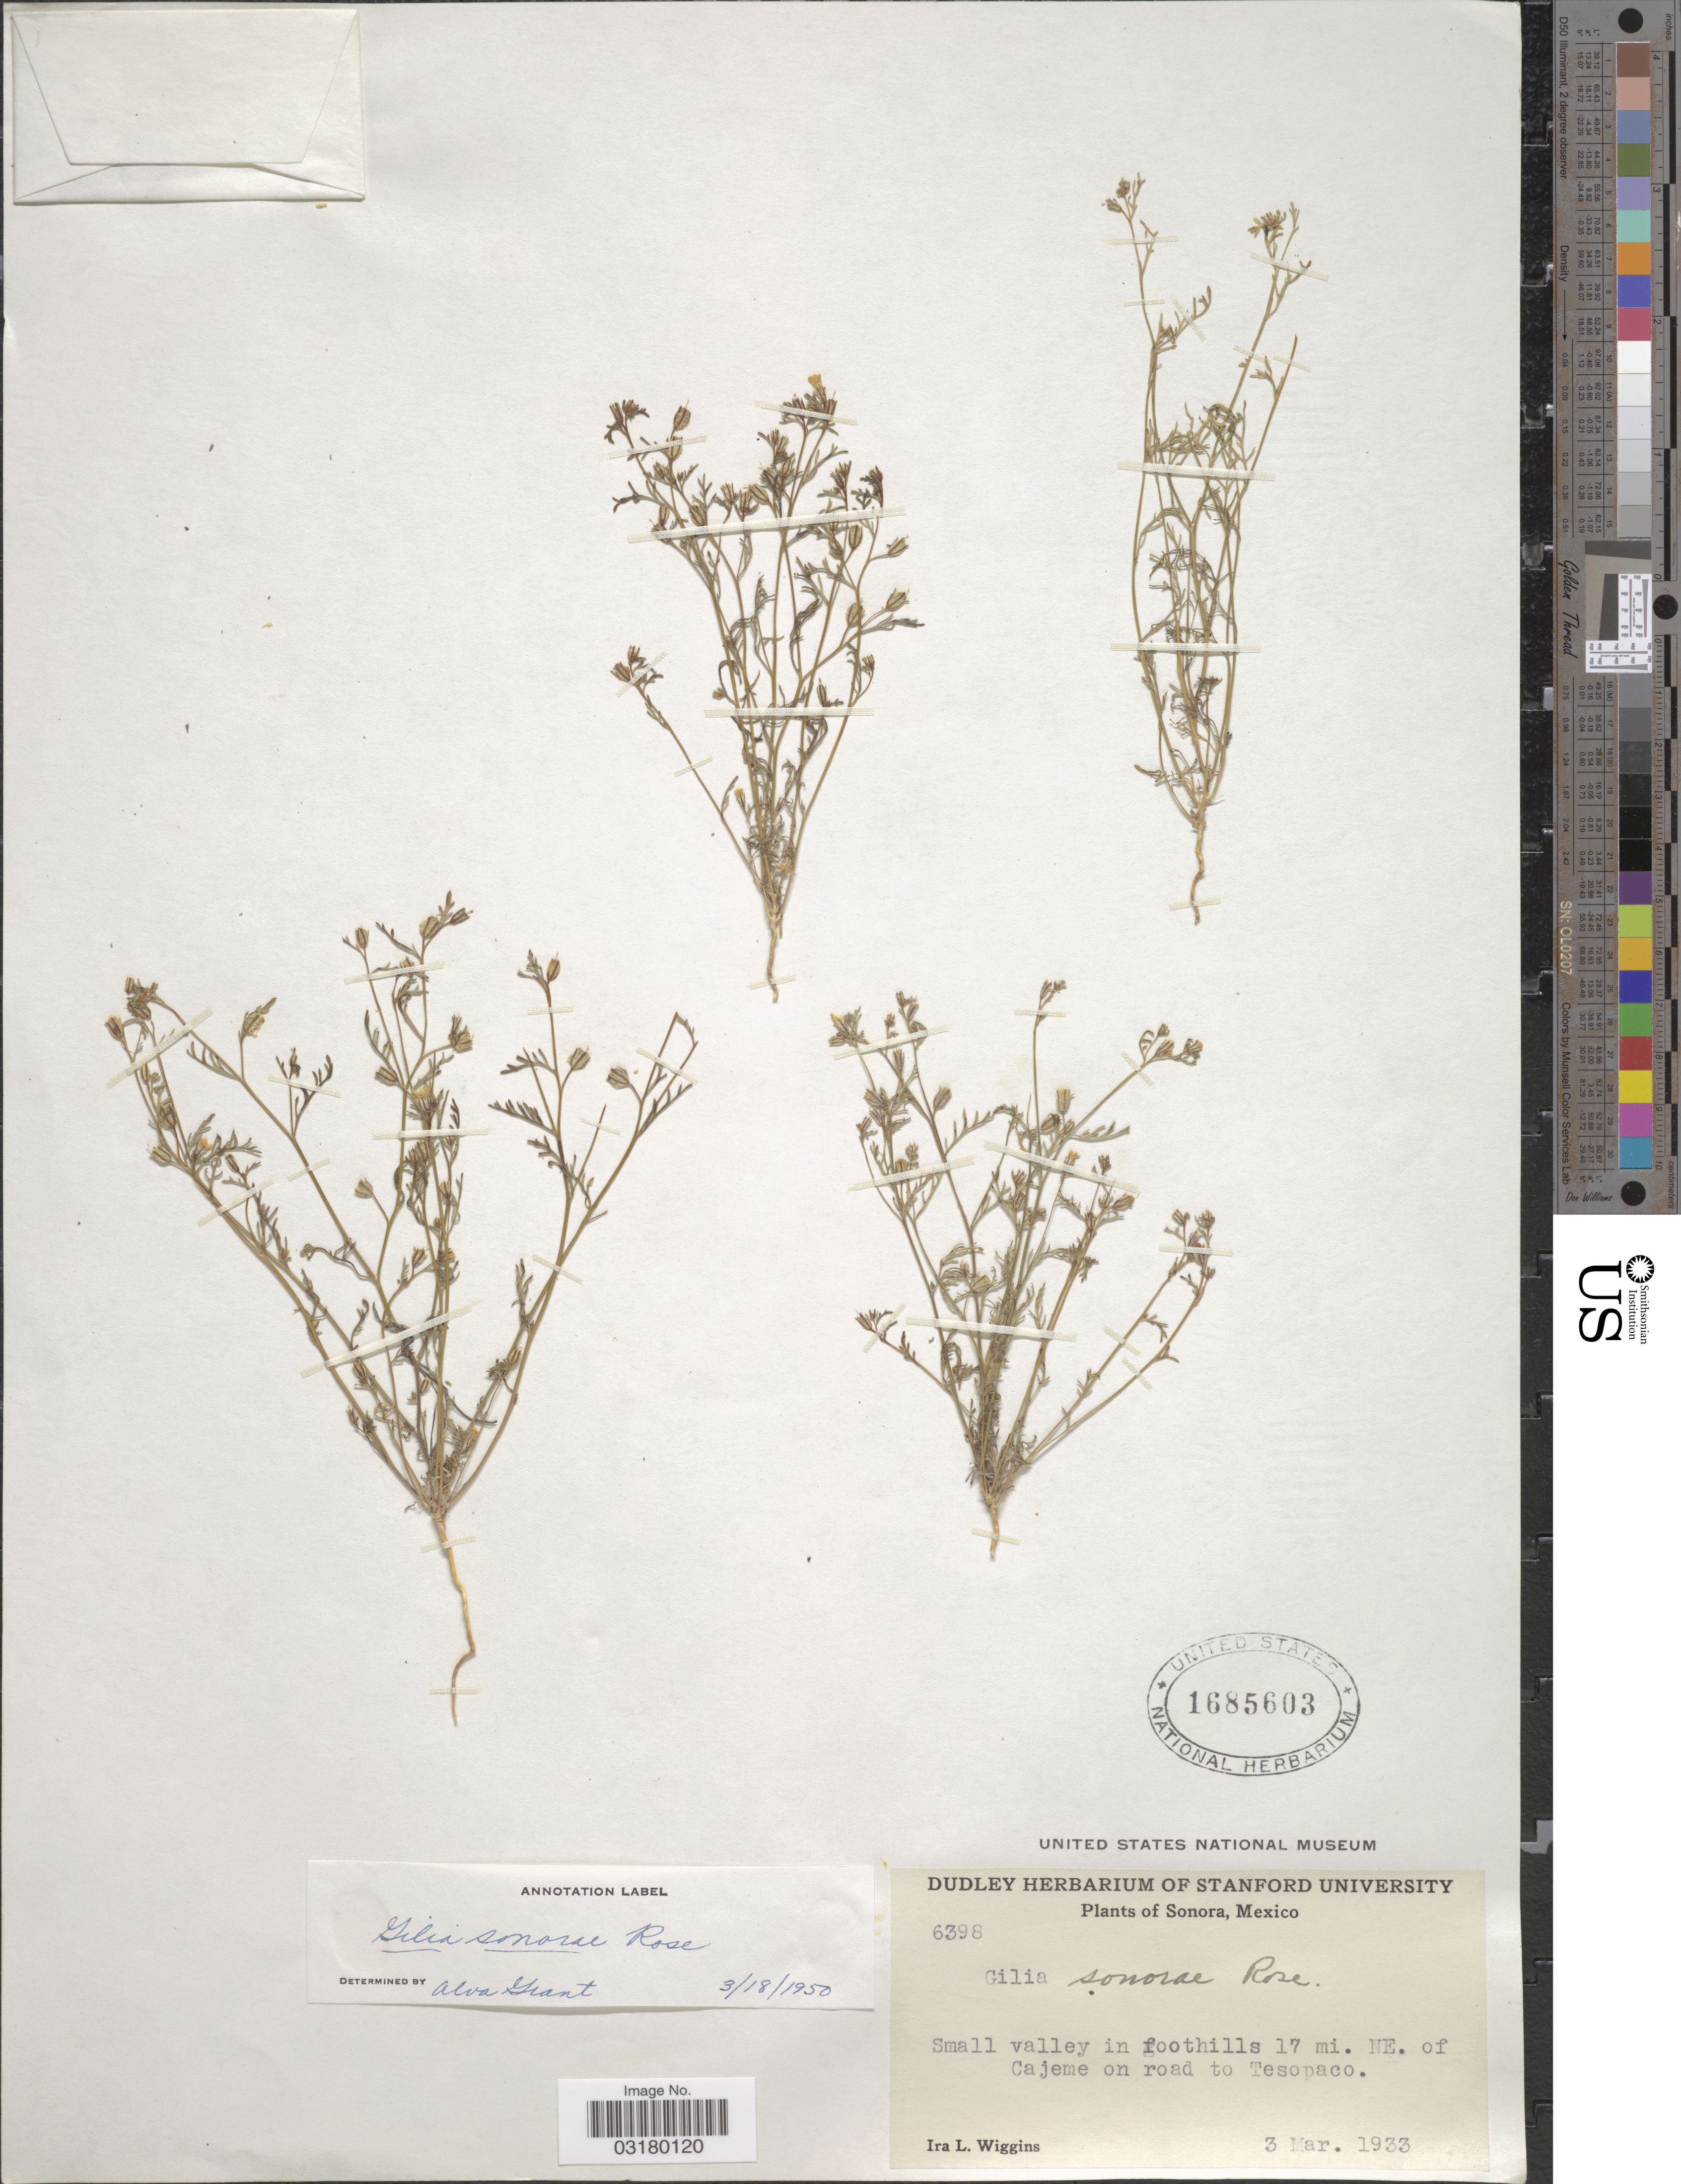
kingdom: Plantae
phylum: Tracheophyta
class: Magnoliopsida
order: Ericales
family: Polemoniaceae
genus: Dayia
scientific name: Dayia sonorae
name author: (Rose) J.M. Porter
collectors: I. L. Wiggins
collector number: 6398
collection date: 1933-03-03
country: Mexico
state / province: Sonora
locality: Small valley in foothills 17 mi. NE. of Cajeme on road to Tesopaco.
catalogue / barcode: US 1685603